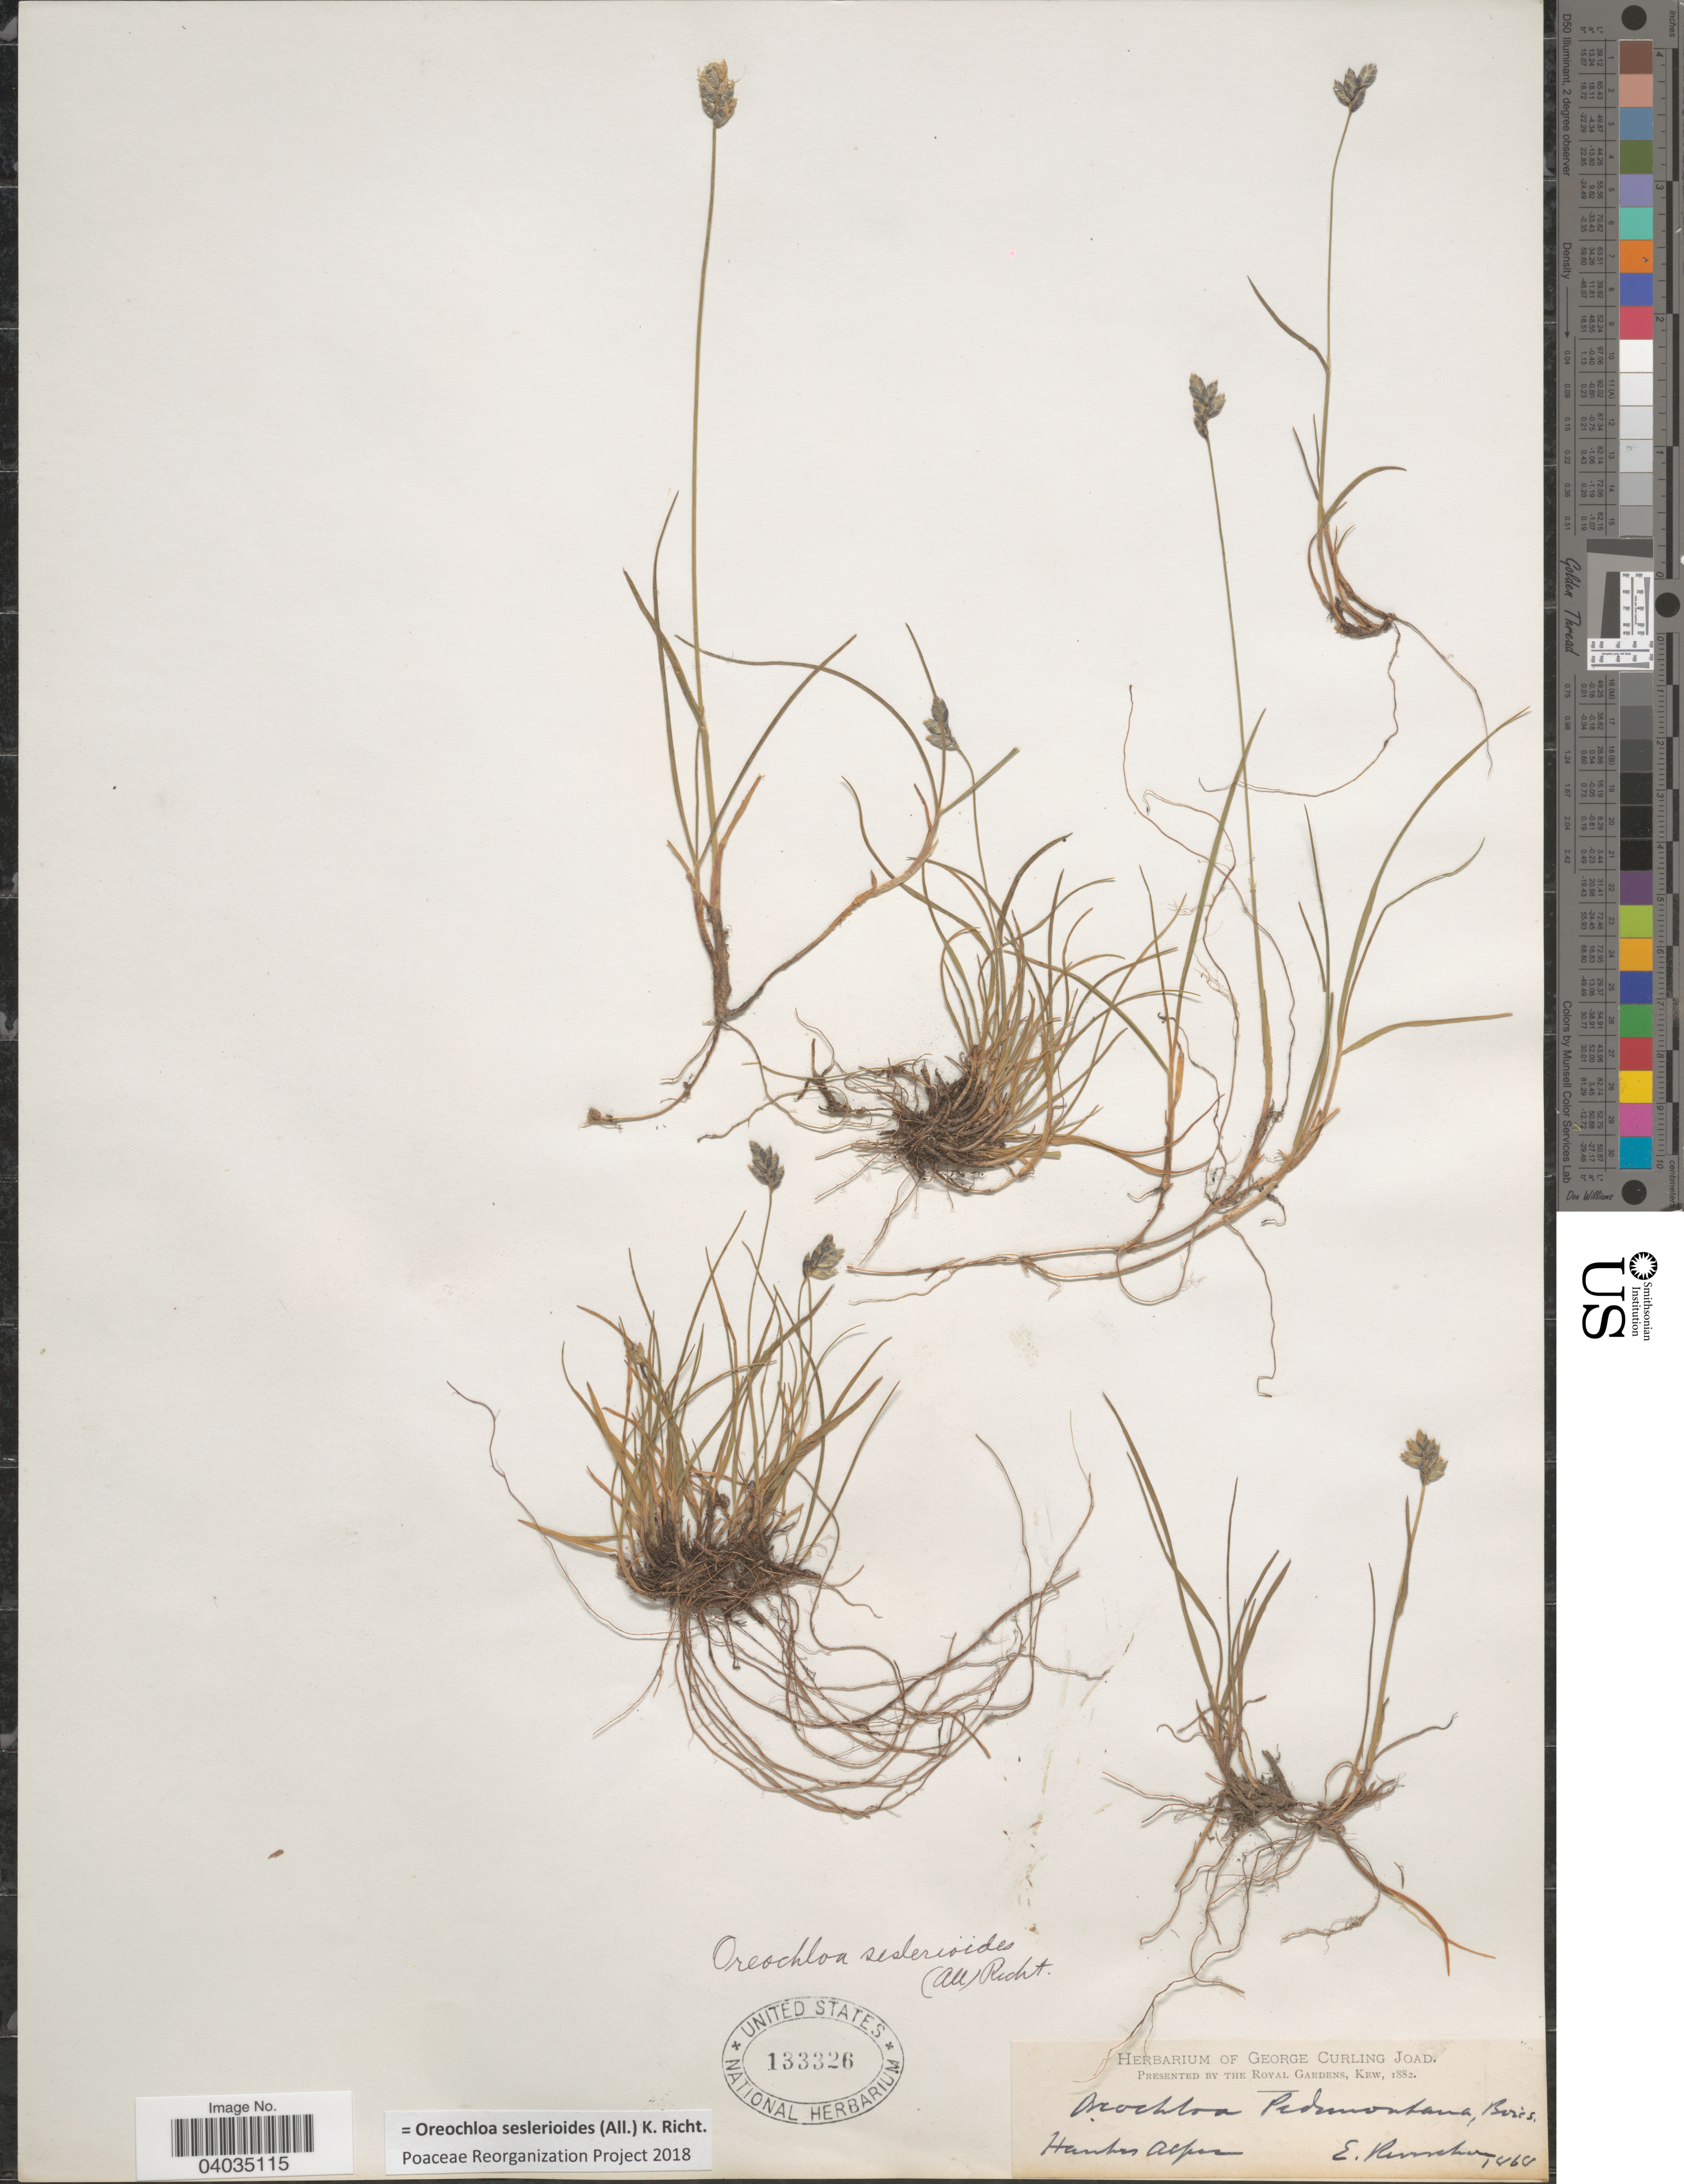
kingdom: Plantae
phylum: Tracheophyta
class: Liliopsida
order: Poales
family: Poaceae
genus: Oreochloa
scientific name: Oreochloa seslerioides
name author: (All.) K. Richt.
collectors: E. Reverchon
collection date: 1860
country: France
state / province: Provence-Alpes-Côte d'Azur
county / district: Hautes-Alpes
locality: Hautes Alpes.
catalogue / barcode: US 133326